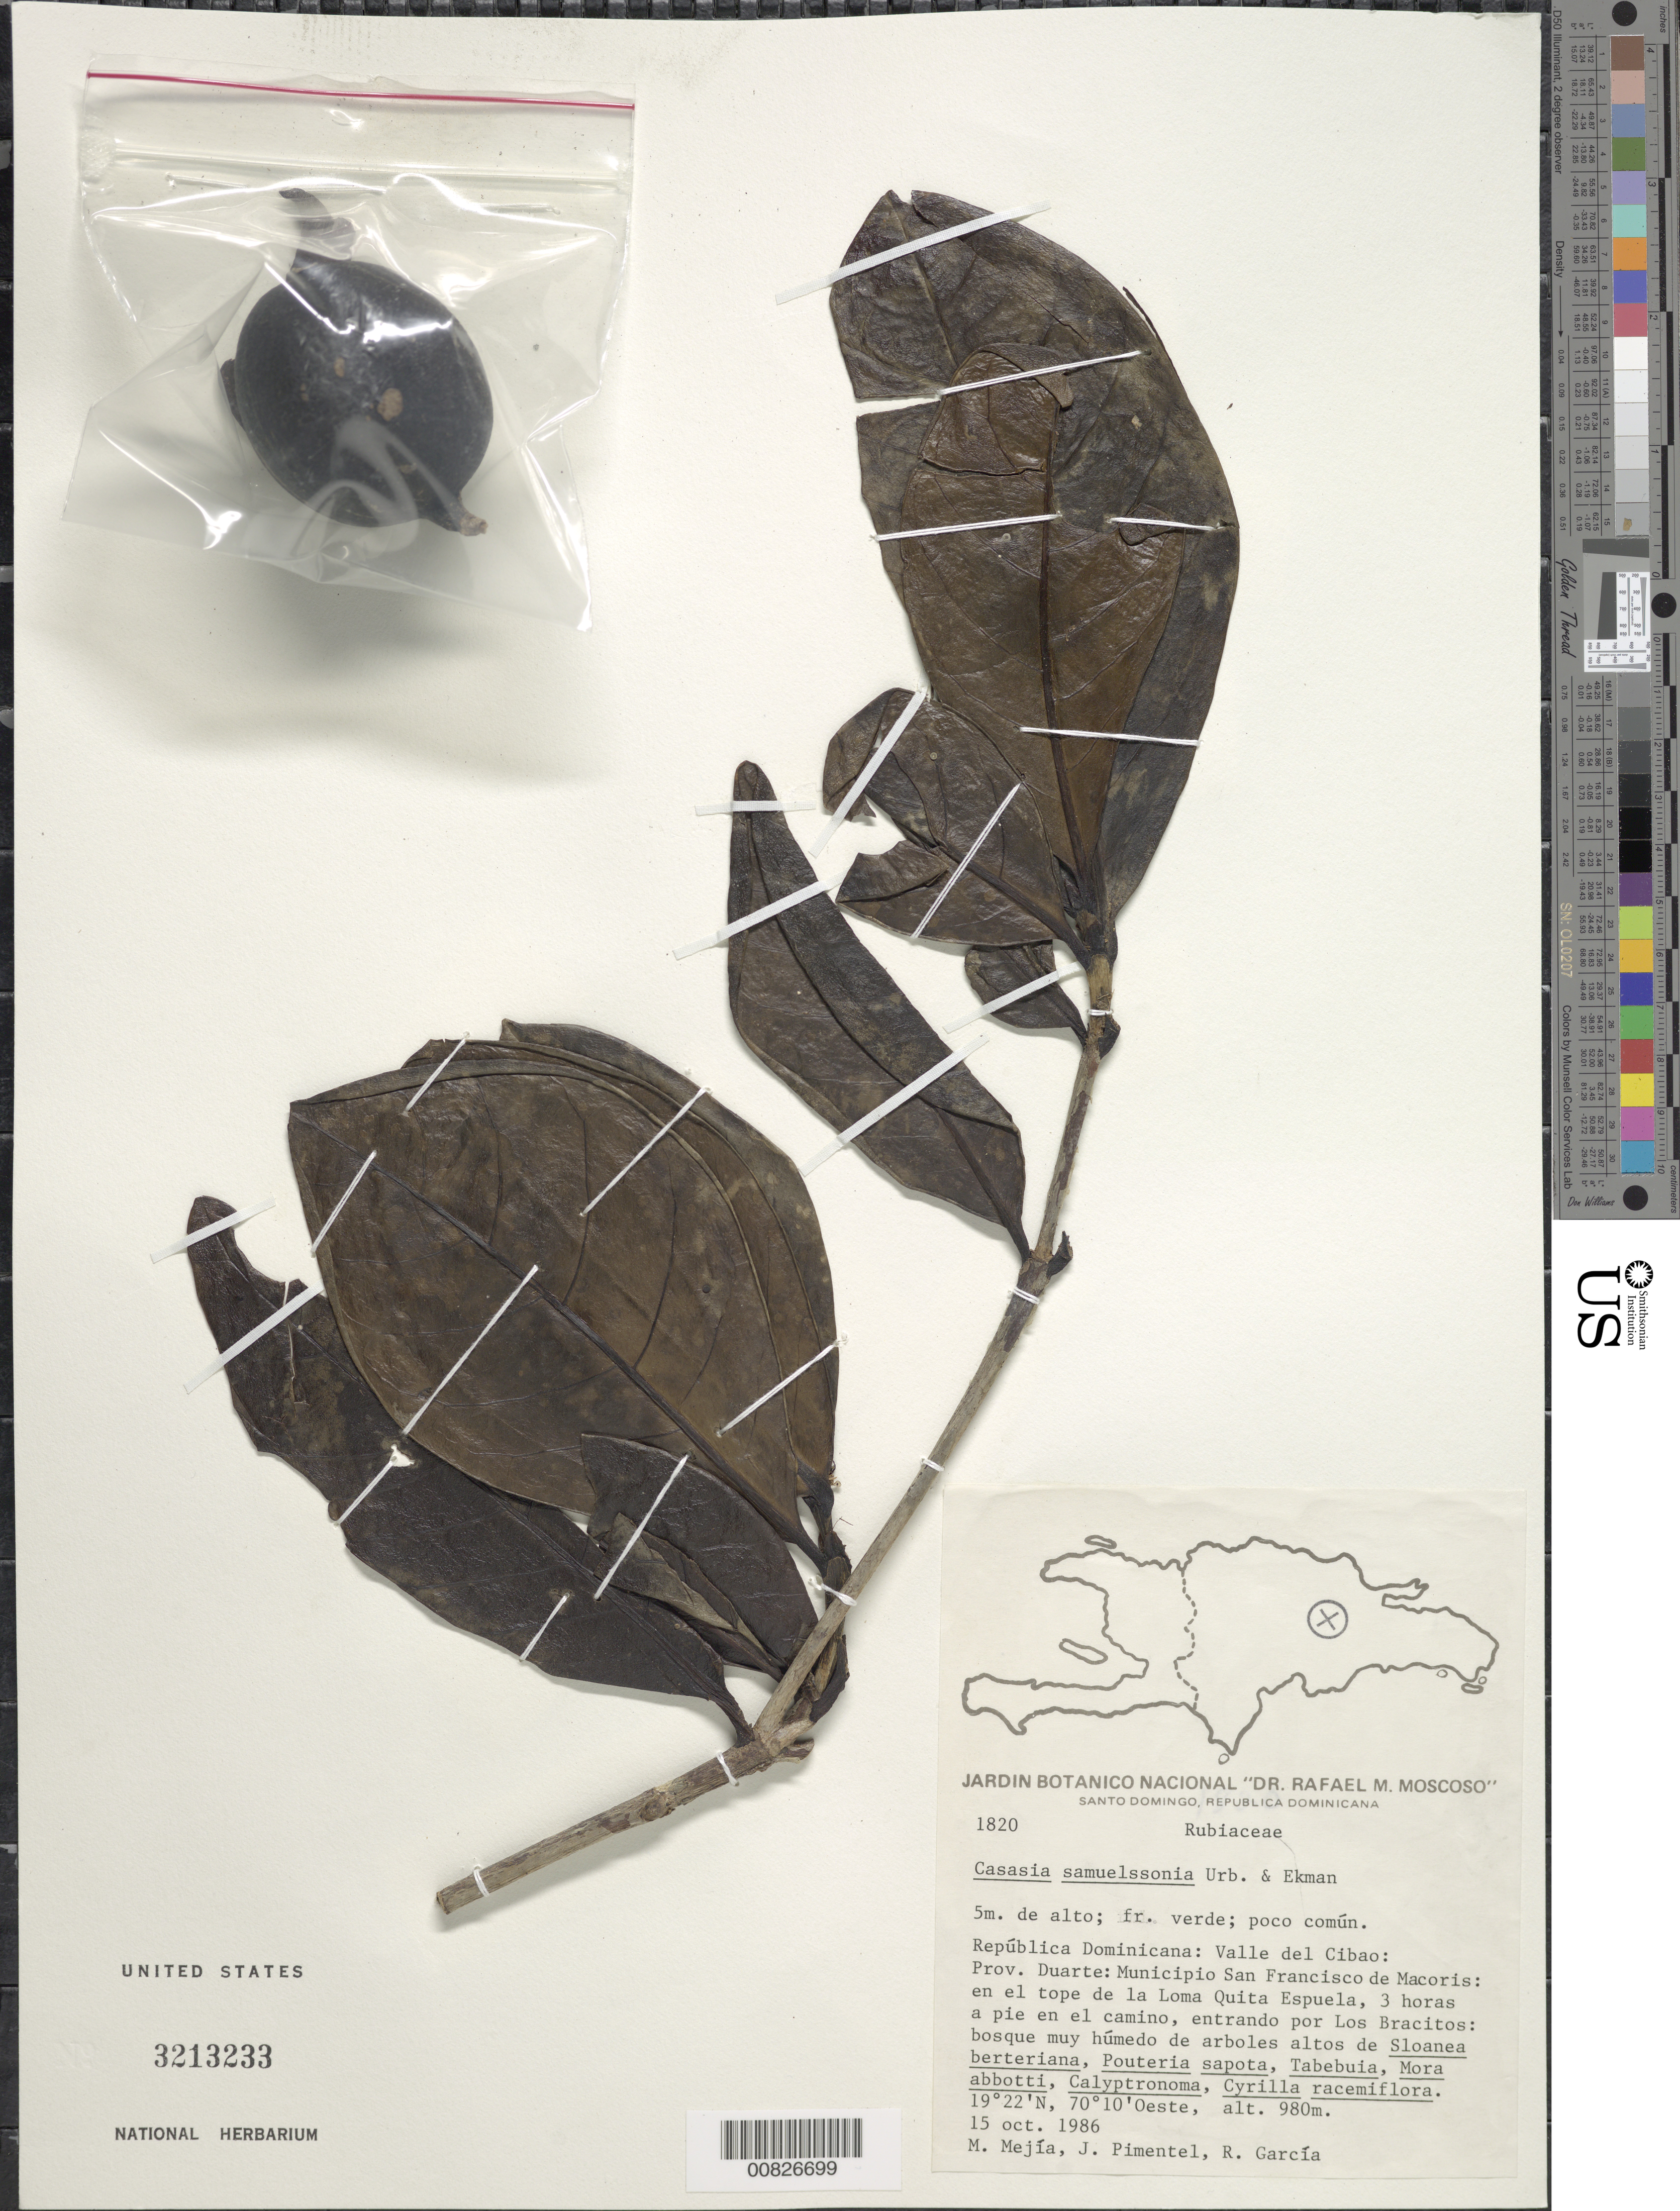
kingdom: Plantae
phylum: Tracheophyta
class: Magnoliopsida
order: Gentianales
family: Rubiaceae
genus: Casasia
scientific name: Casasia samuelssonii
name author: Urb. & Ekman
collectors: M. Mejia, J. Pimentel & R. G. García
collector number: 1820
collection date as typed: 15 Oct 1986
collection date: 1986-10-15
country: Dominican Republic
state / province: Duarte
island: Hispaniola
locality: Valle del Cibao; Municipio San Francisco de Macoris, en el tope de la Loma Quita Espuela, 3 horas a pie en el camino, entrando por Los Bracitos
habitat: Bosque muy húmedo de arboles altos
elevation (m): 980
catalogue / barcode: US 3213233